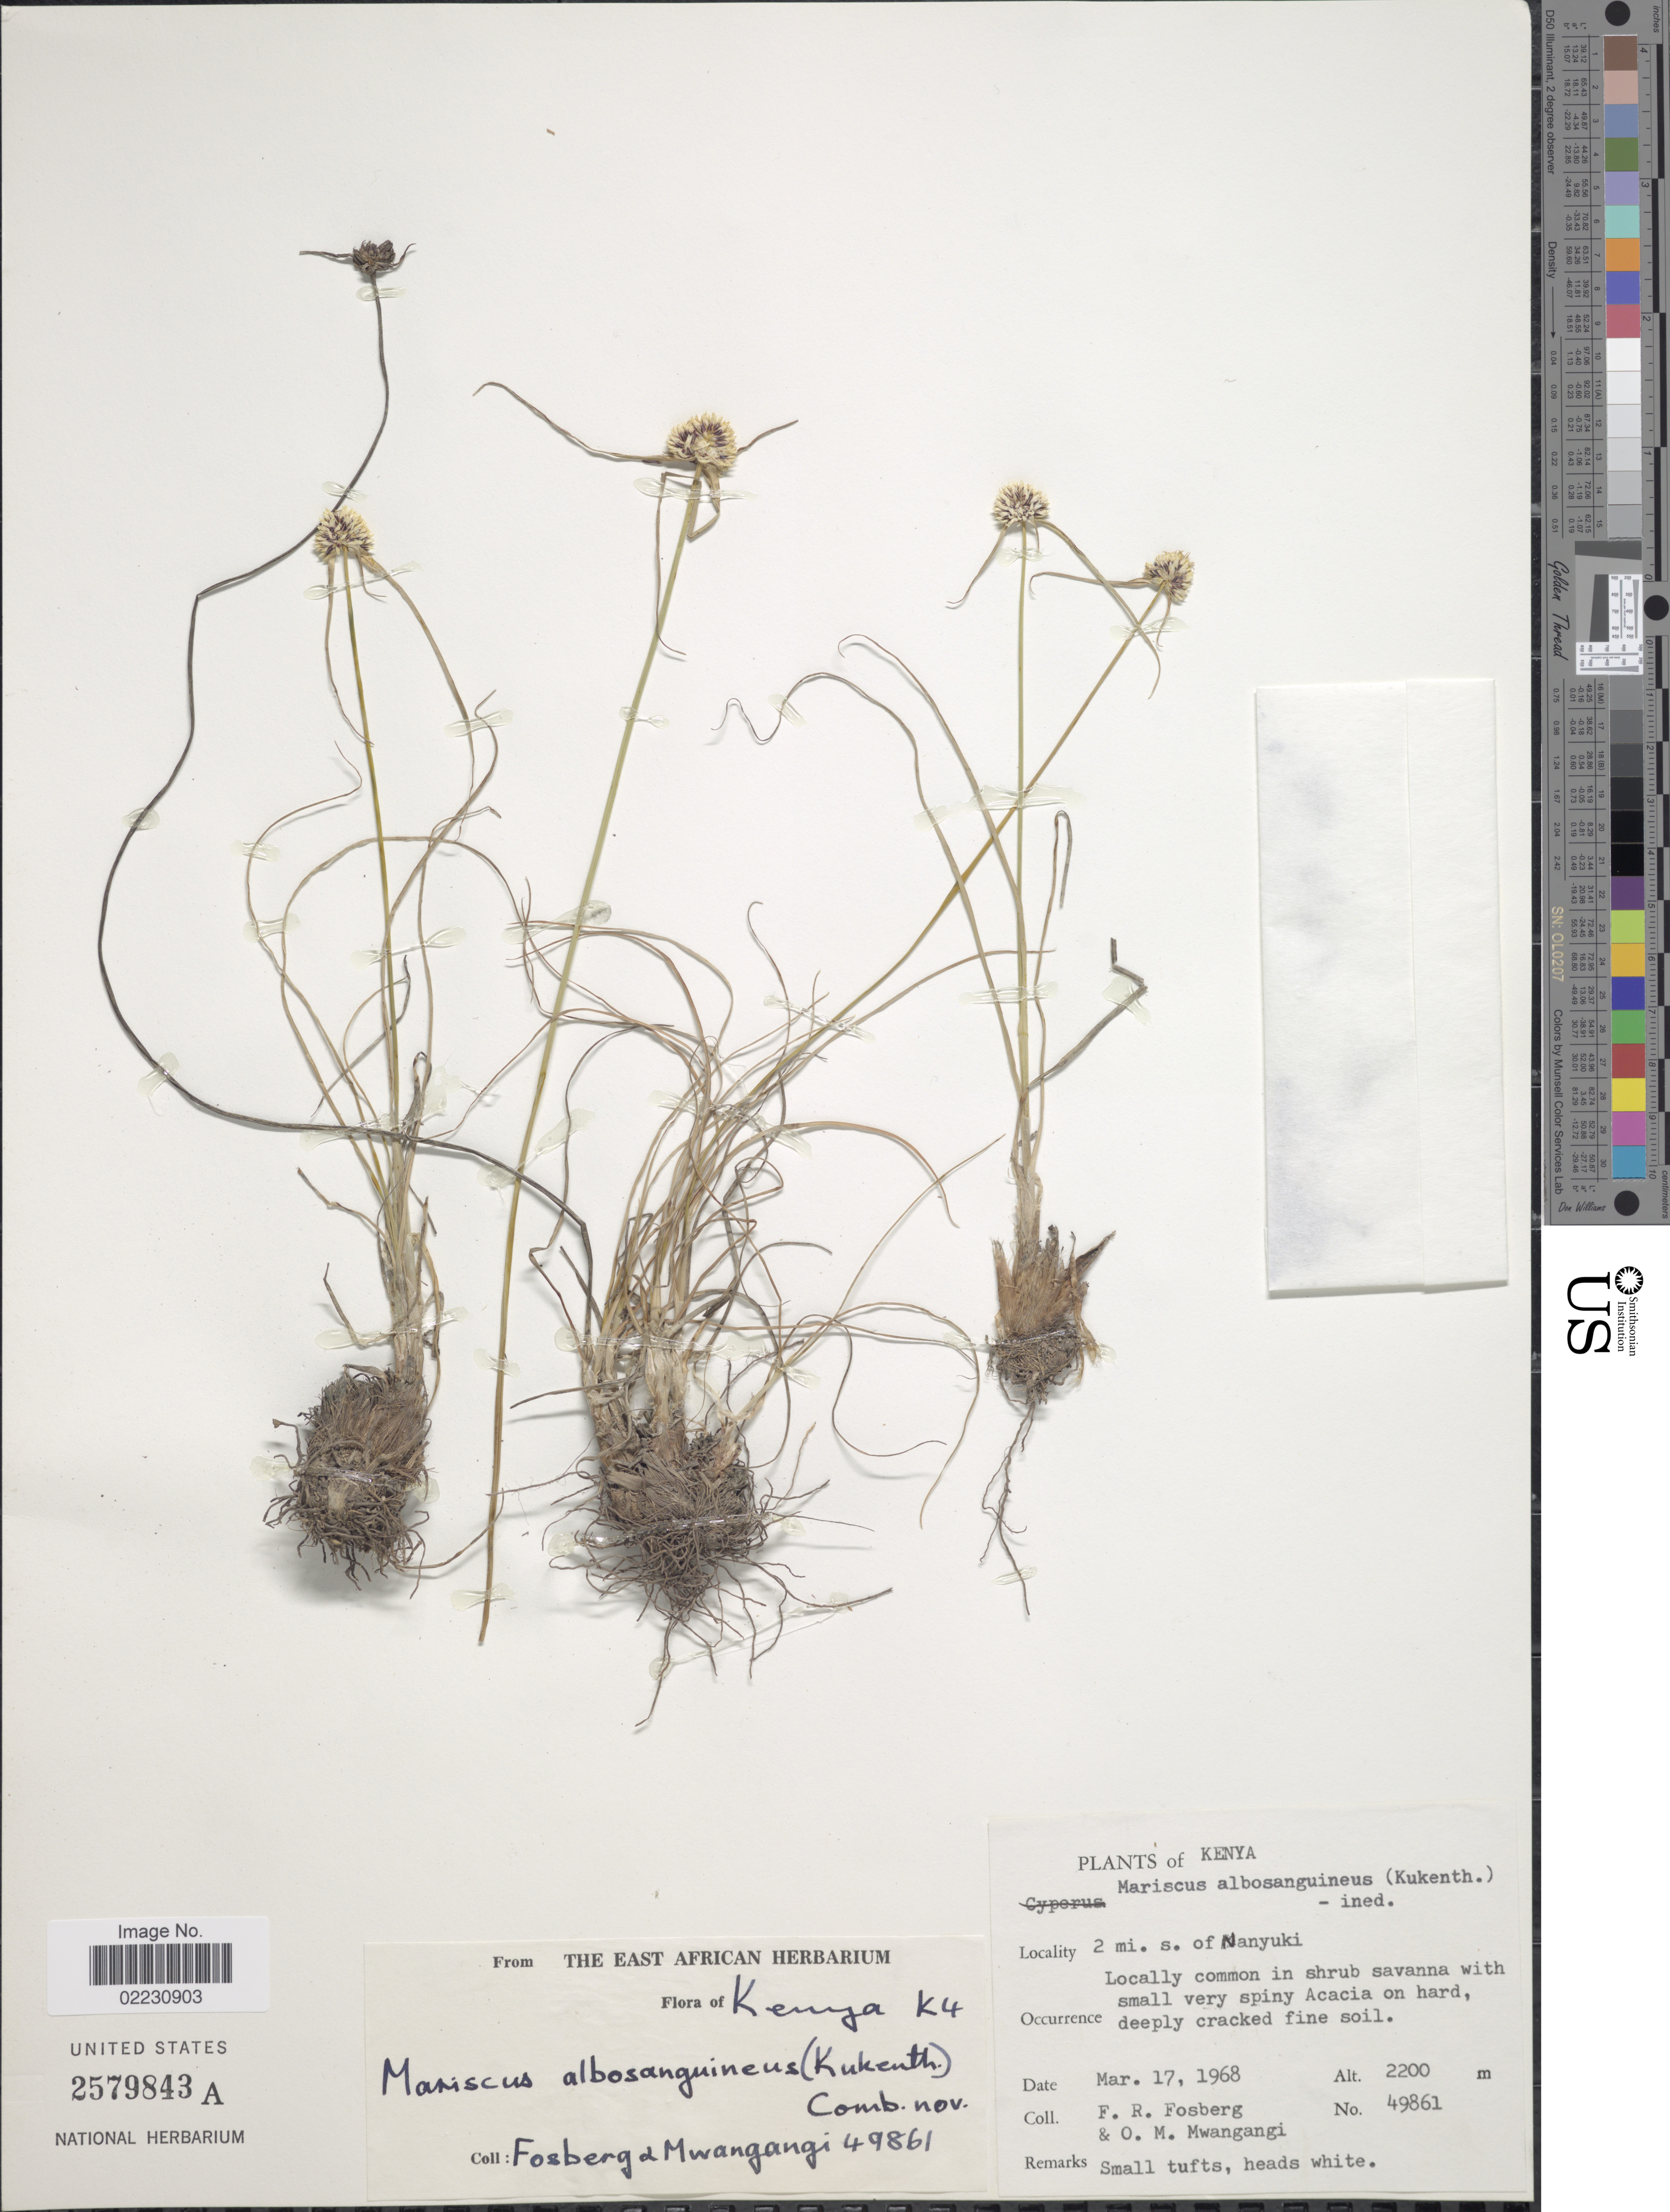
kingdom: Plantae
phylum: Tracheophyta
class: Liliopsida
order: Poales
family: Cyperaceae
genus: Cyperus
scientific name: Cyperus albosanguineus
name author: Kük.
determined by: Strong, Mark T., (BOT), Smithsonian Institution - National Museum of Natural History (UNITED STATES)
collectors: F. R. Fosberg & O. M. Mwangangi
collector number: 49861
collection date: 1968-03-17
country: Kenya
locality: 2 mi s of Nanyuki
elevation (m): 2200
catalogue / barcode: US 2579843A